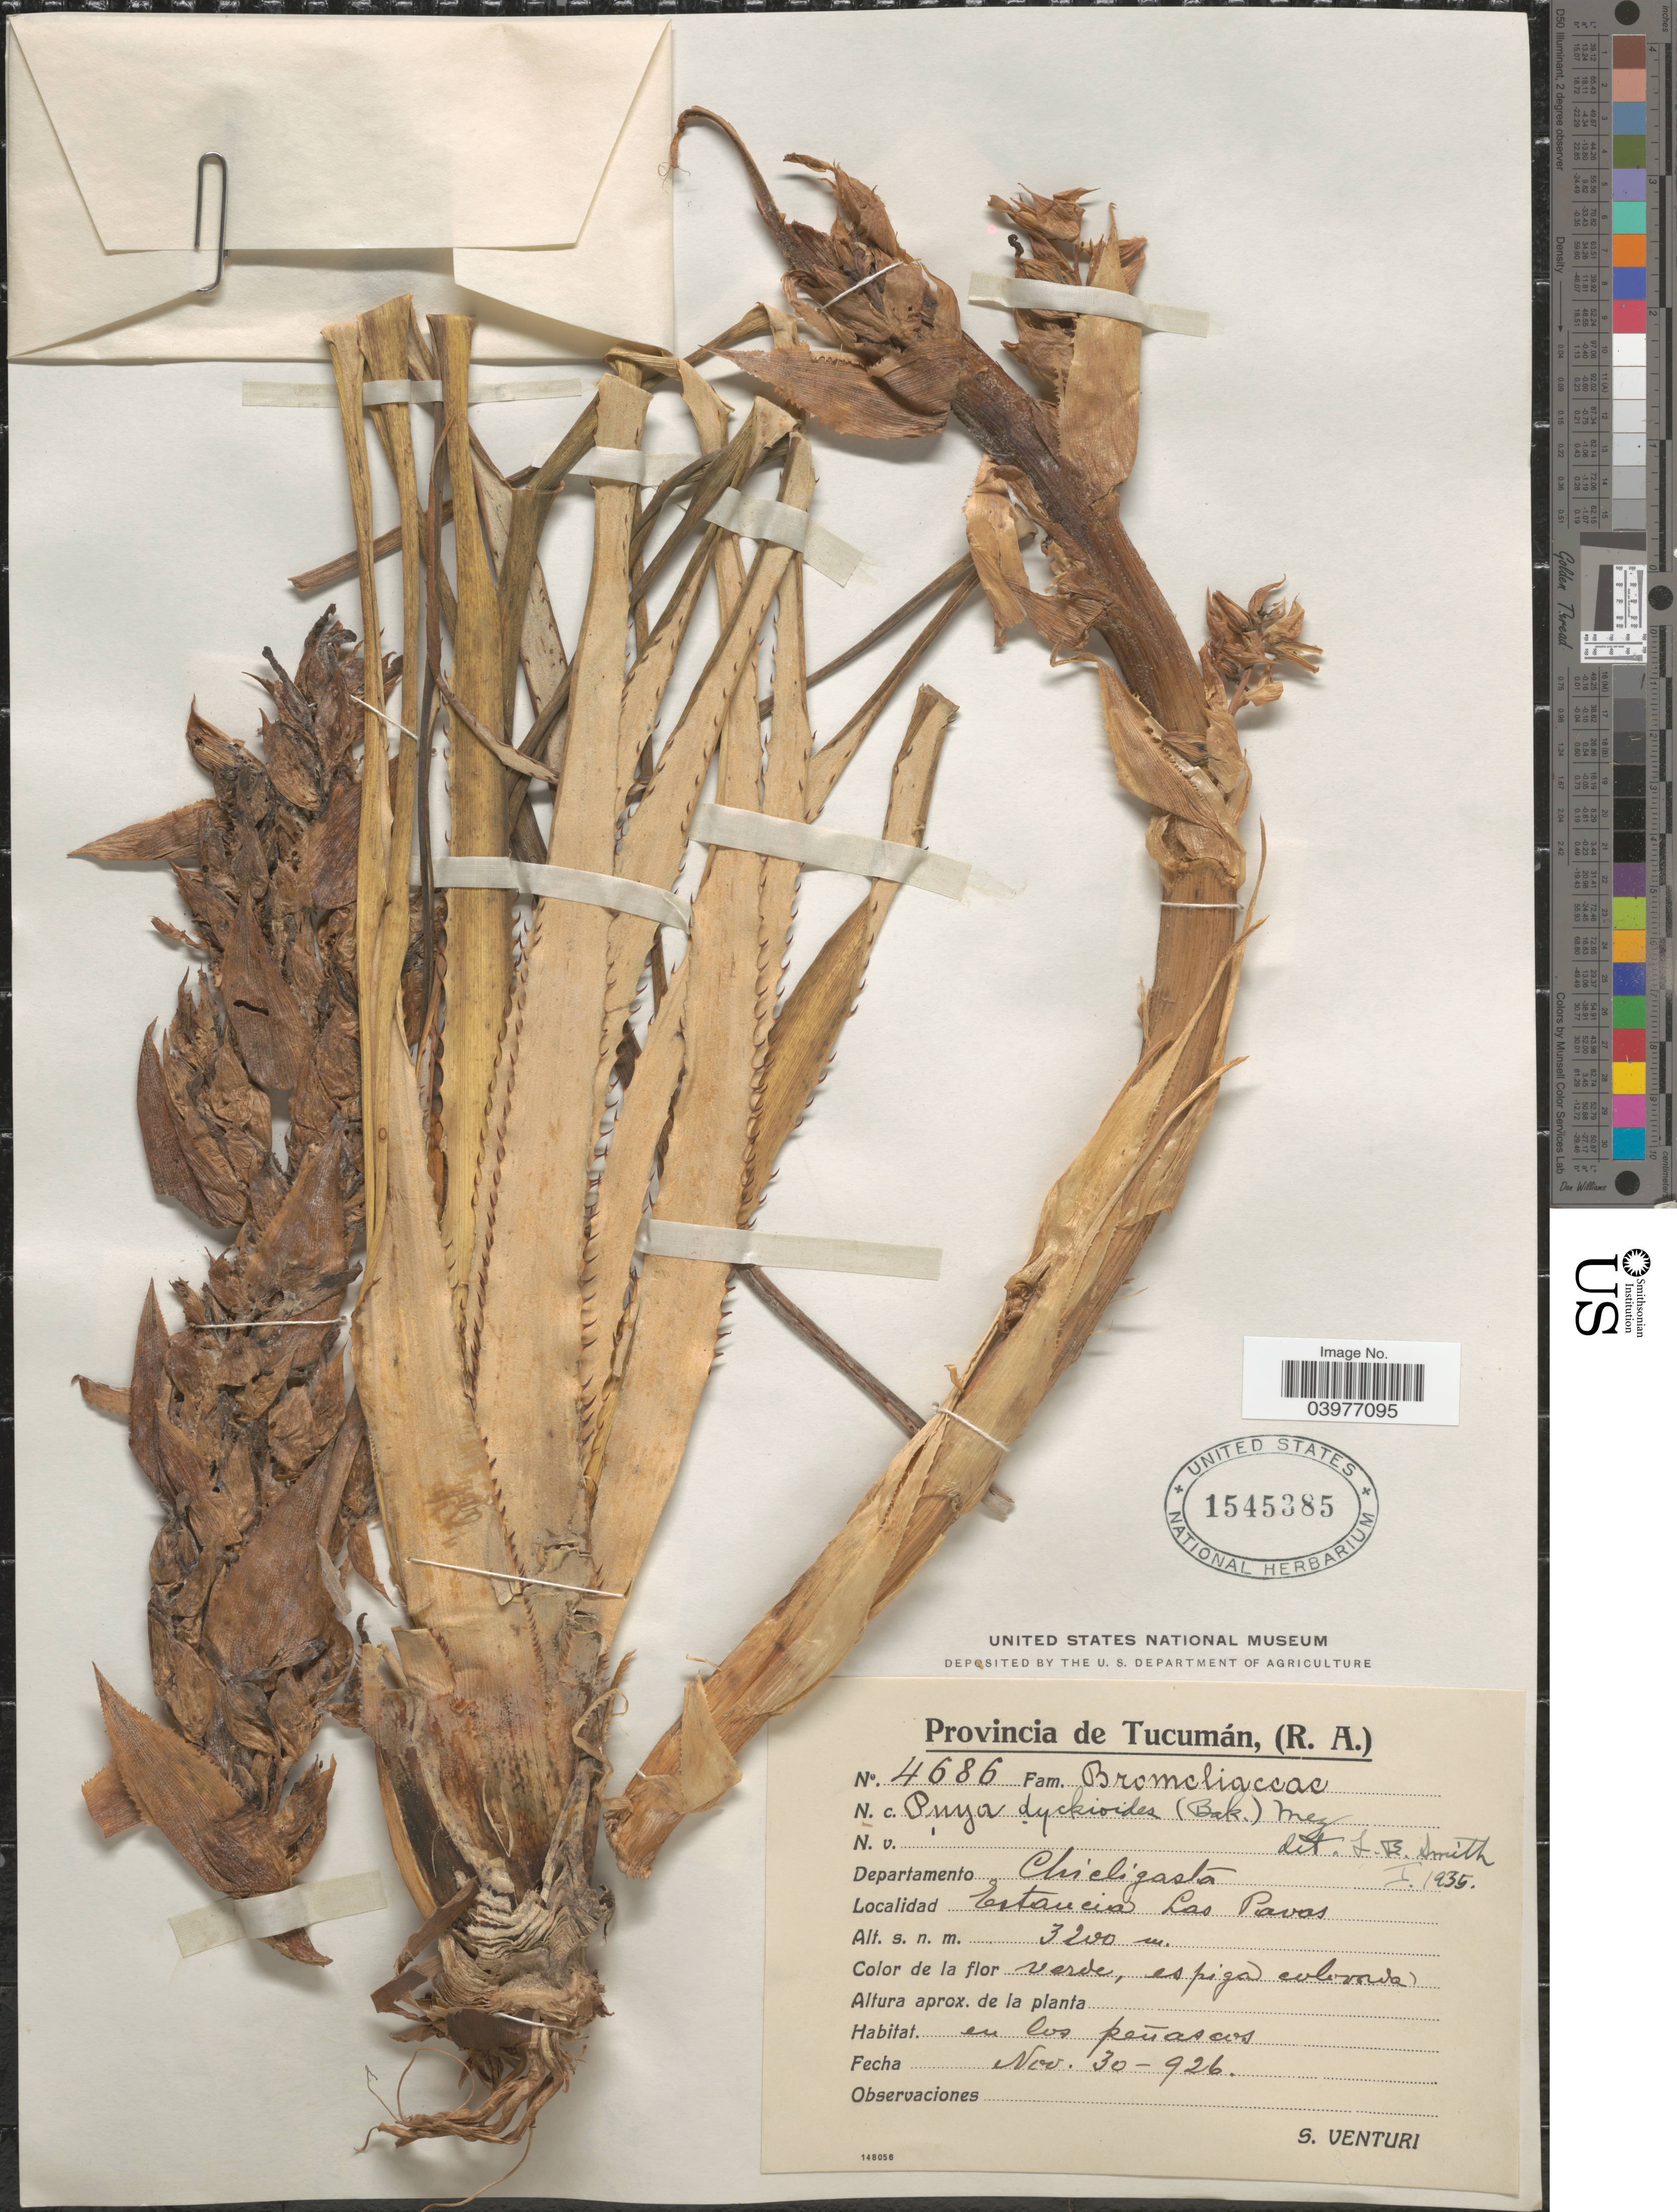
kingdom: Plantae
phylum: Tracheophyta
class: Liliopsida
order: Poales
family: Bromeliaceae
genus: Puya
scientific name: Puya dyckioides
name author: (Baker) Mez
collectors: S. Venturi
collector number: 4686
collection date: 1926-11-30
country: Argentina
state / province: Tucuman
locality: Departamento Chicligasta. Estancia Las Pavas.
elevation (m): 3200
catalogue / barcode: US 1545385